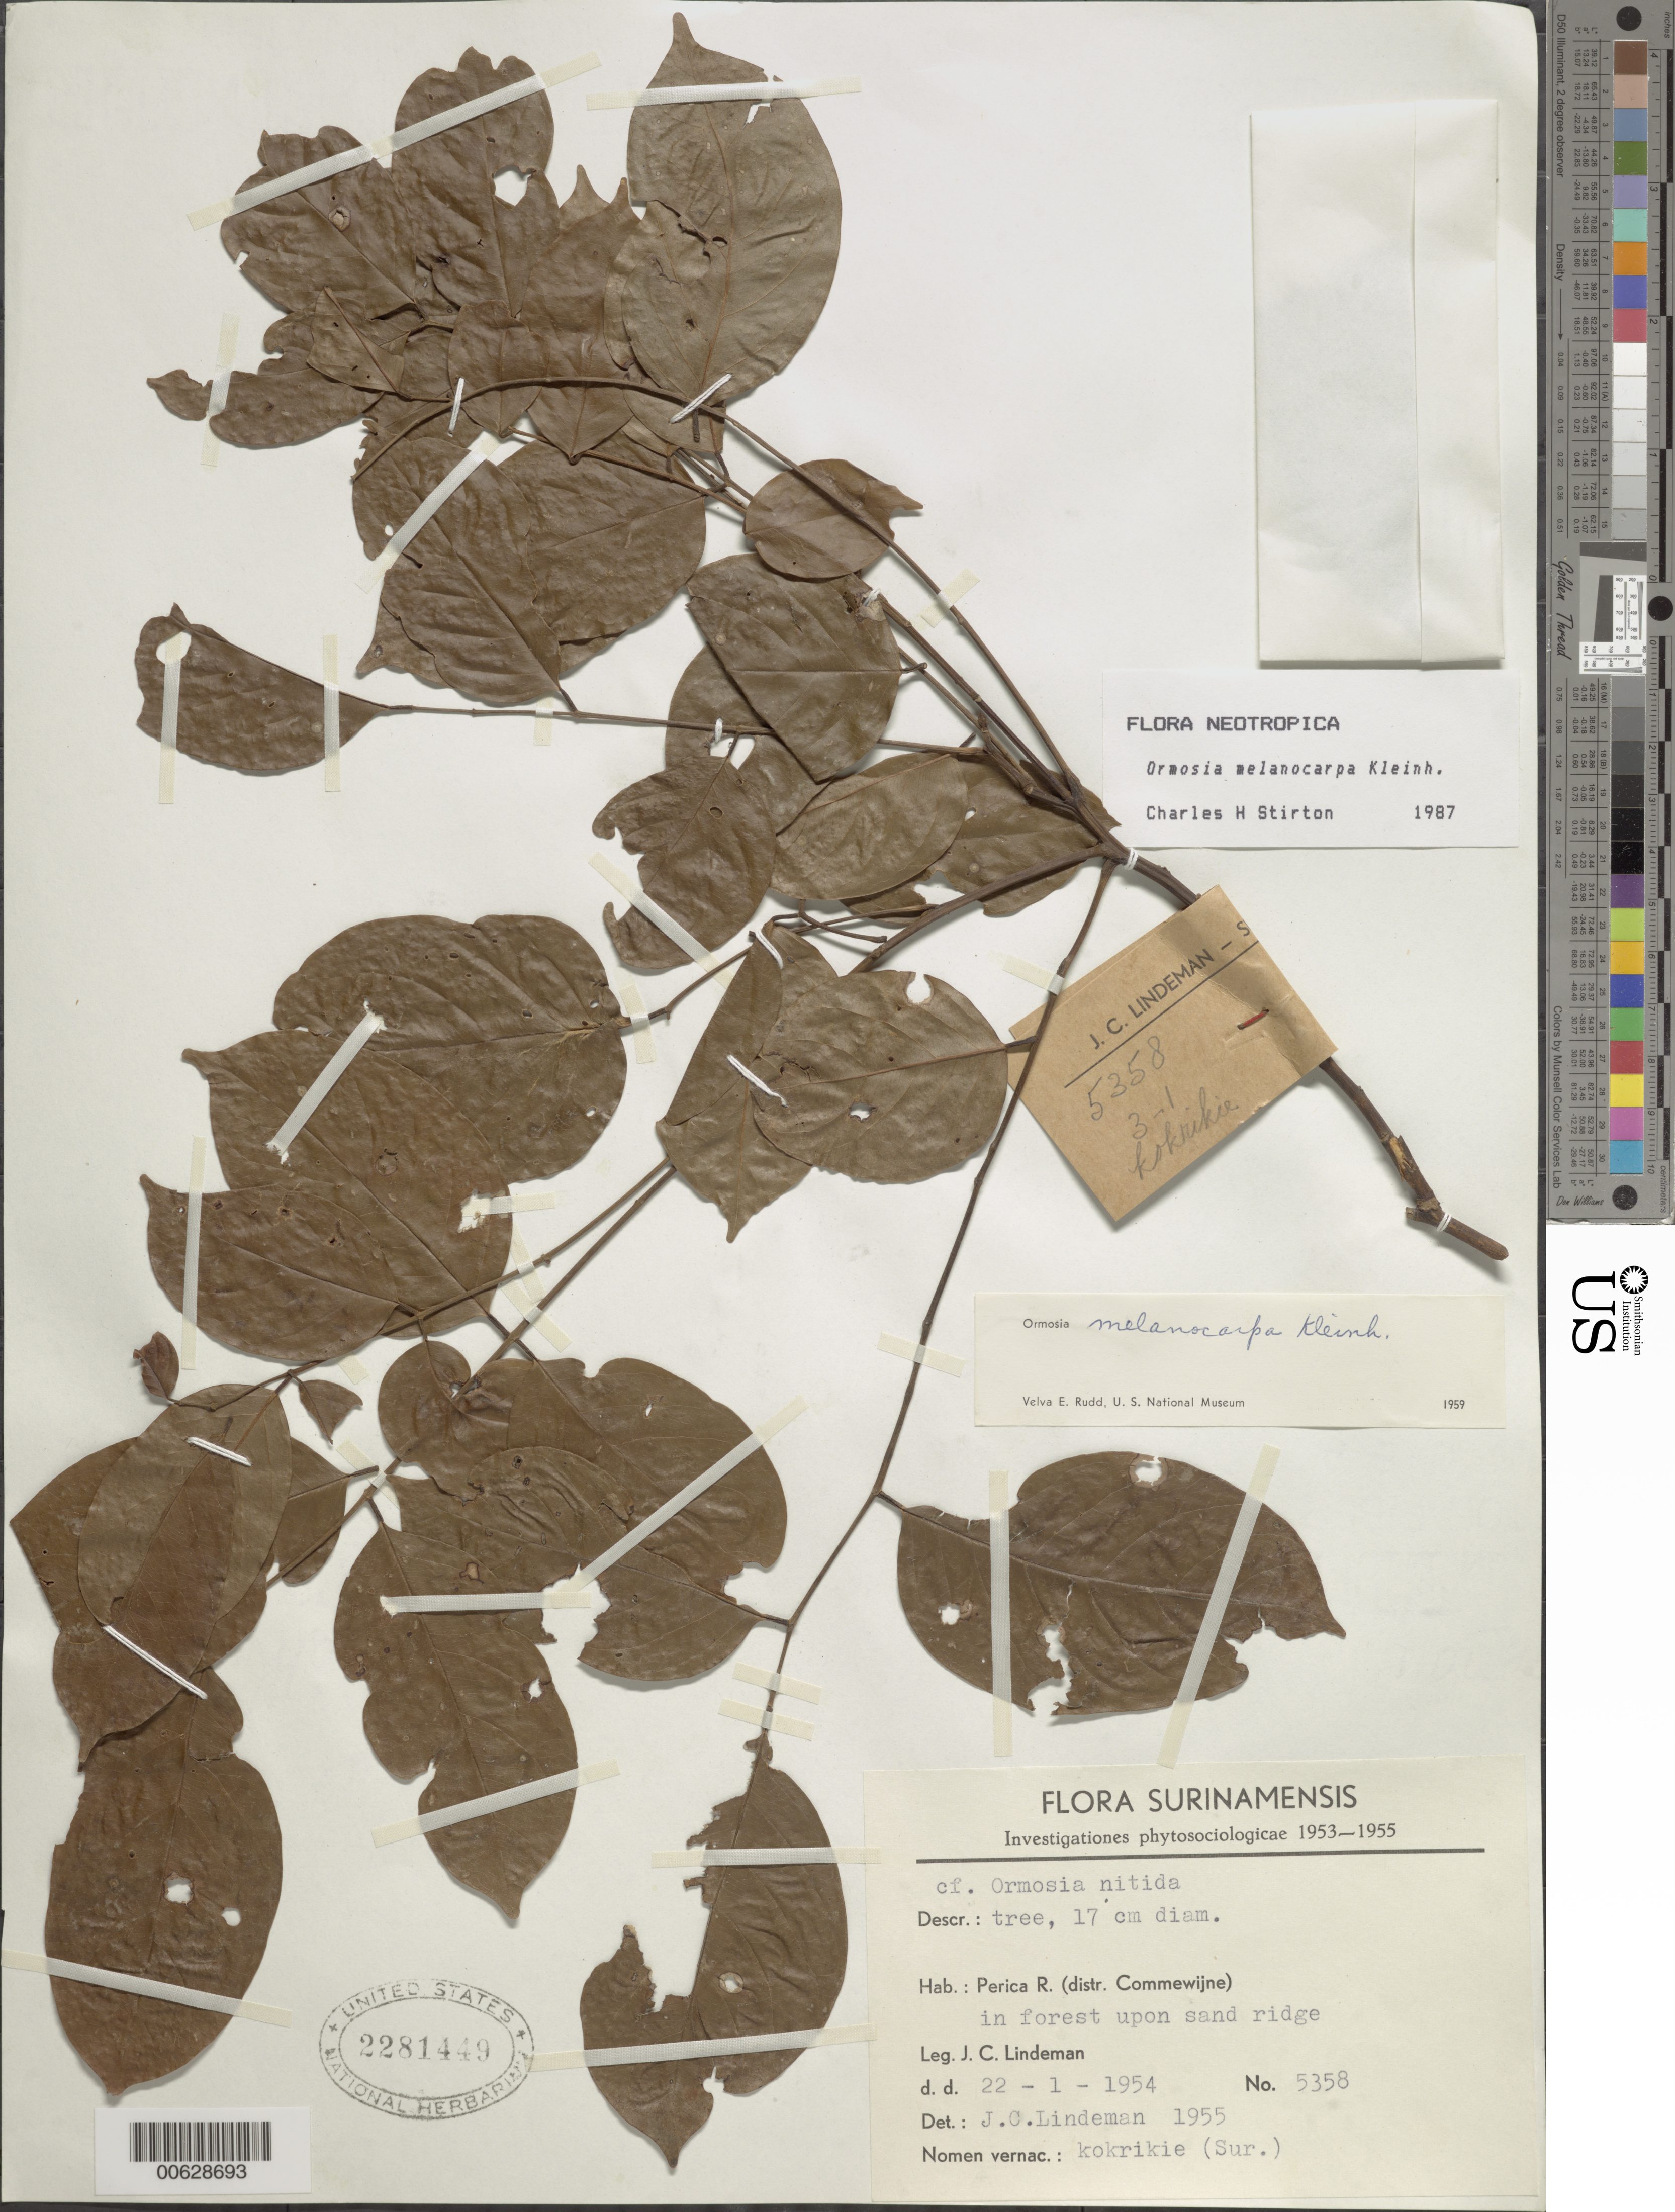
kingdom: Plantae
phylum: Tracheophyta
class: Magnoliopsida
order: Fabales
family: Fabaceae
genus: Ormosia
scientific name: Ormosia melanocarpa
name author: Kleinhoonte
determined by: Stirton, Charles H.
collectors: J. C. Lindeman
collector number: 5358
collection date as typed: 22-Jan-54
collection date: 1954-01-22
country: Suriname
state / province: Commewijne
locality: Perica R., S of Capoerica Ridge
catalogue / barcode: US 2281449